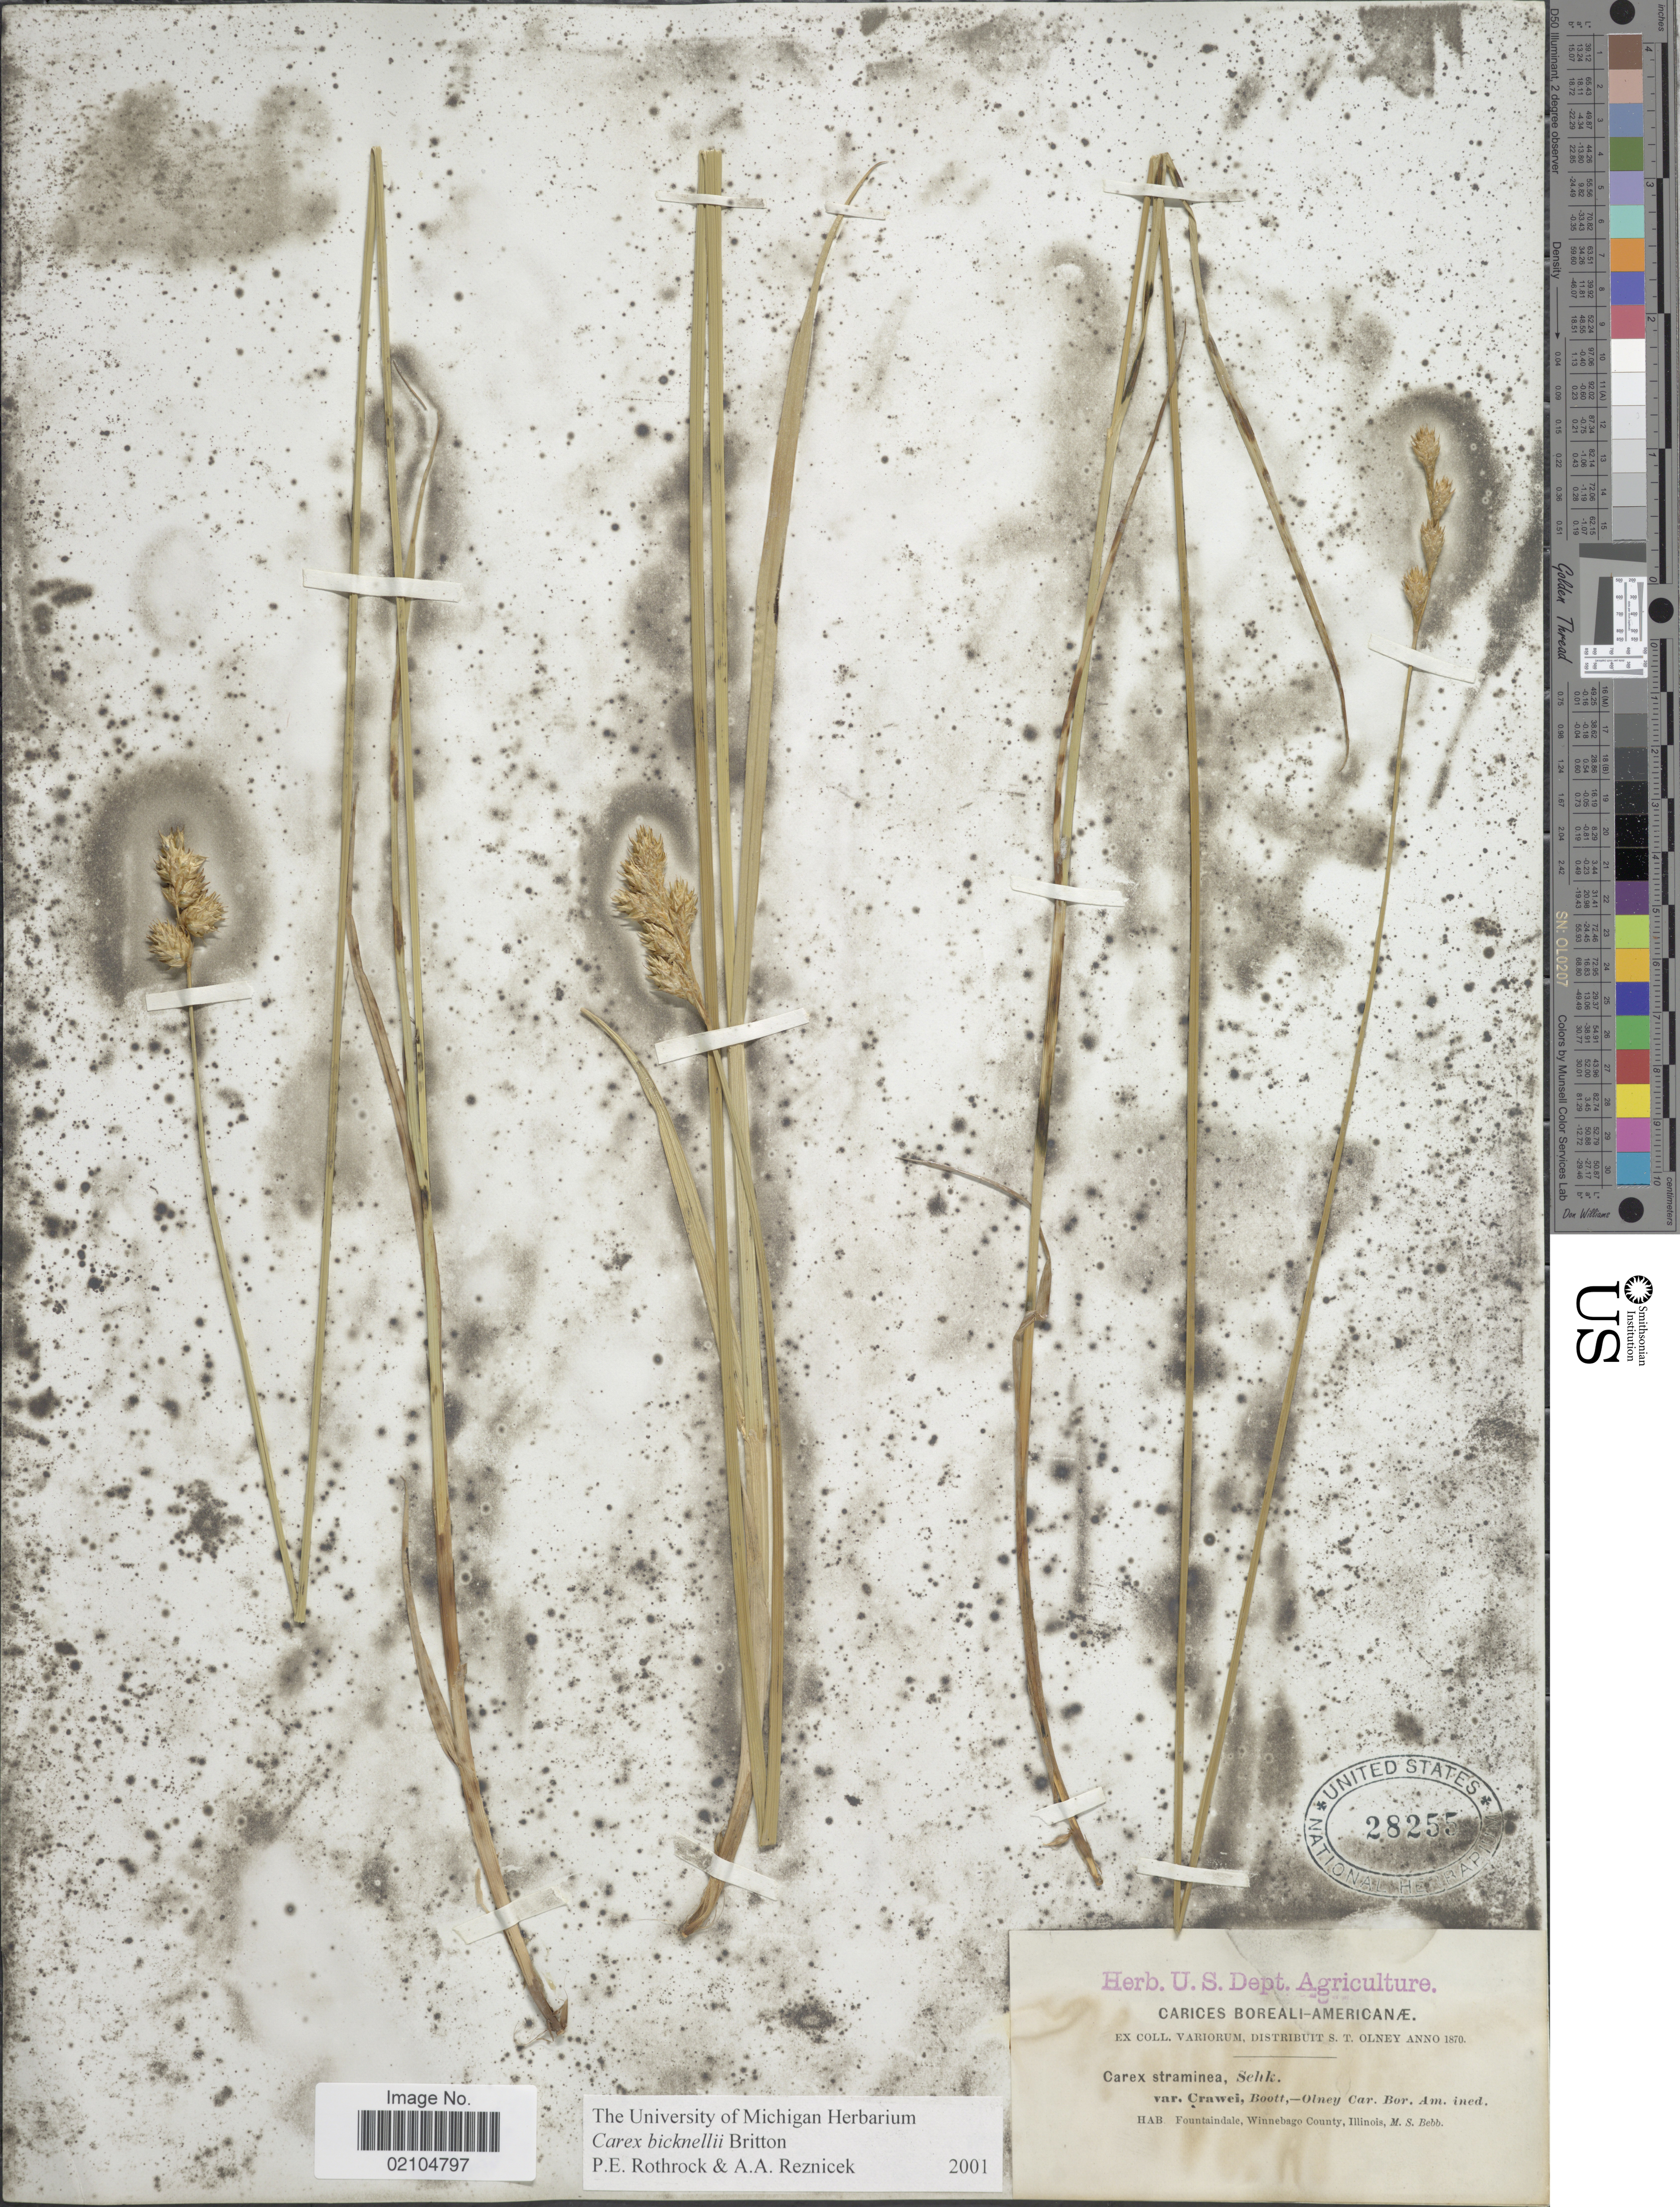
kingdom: Plantae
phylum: Tracheophyta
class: Liliopsida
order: Poales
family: Cyperaceae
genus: Carex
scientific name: Carex bicknellii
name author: Britton & A. Br.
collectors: M. Bebb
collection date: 1870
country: United States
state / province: Illinois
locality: Carices Boreali-Americanae, Fountaindale, Winnebago County.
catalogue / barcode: US 28255